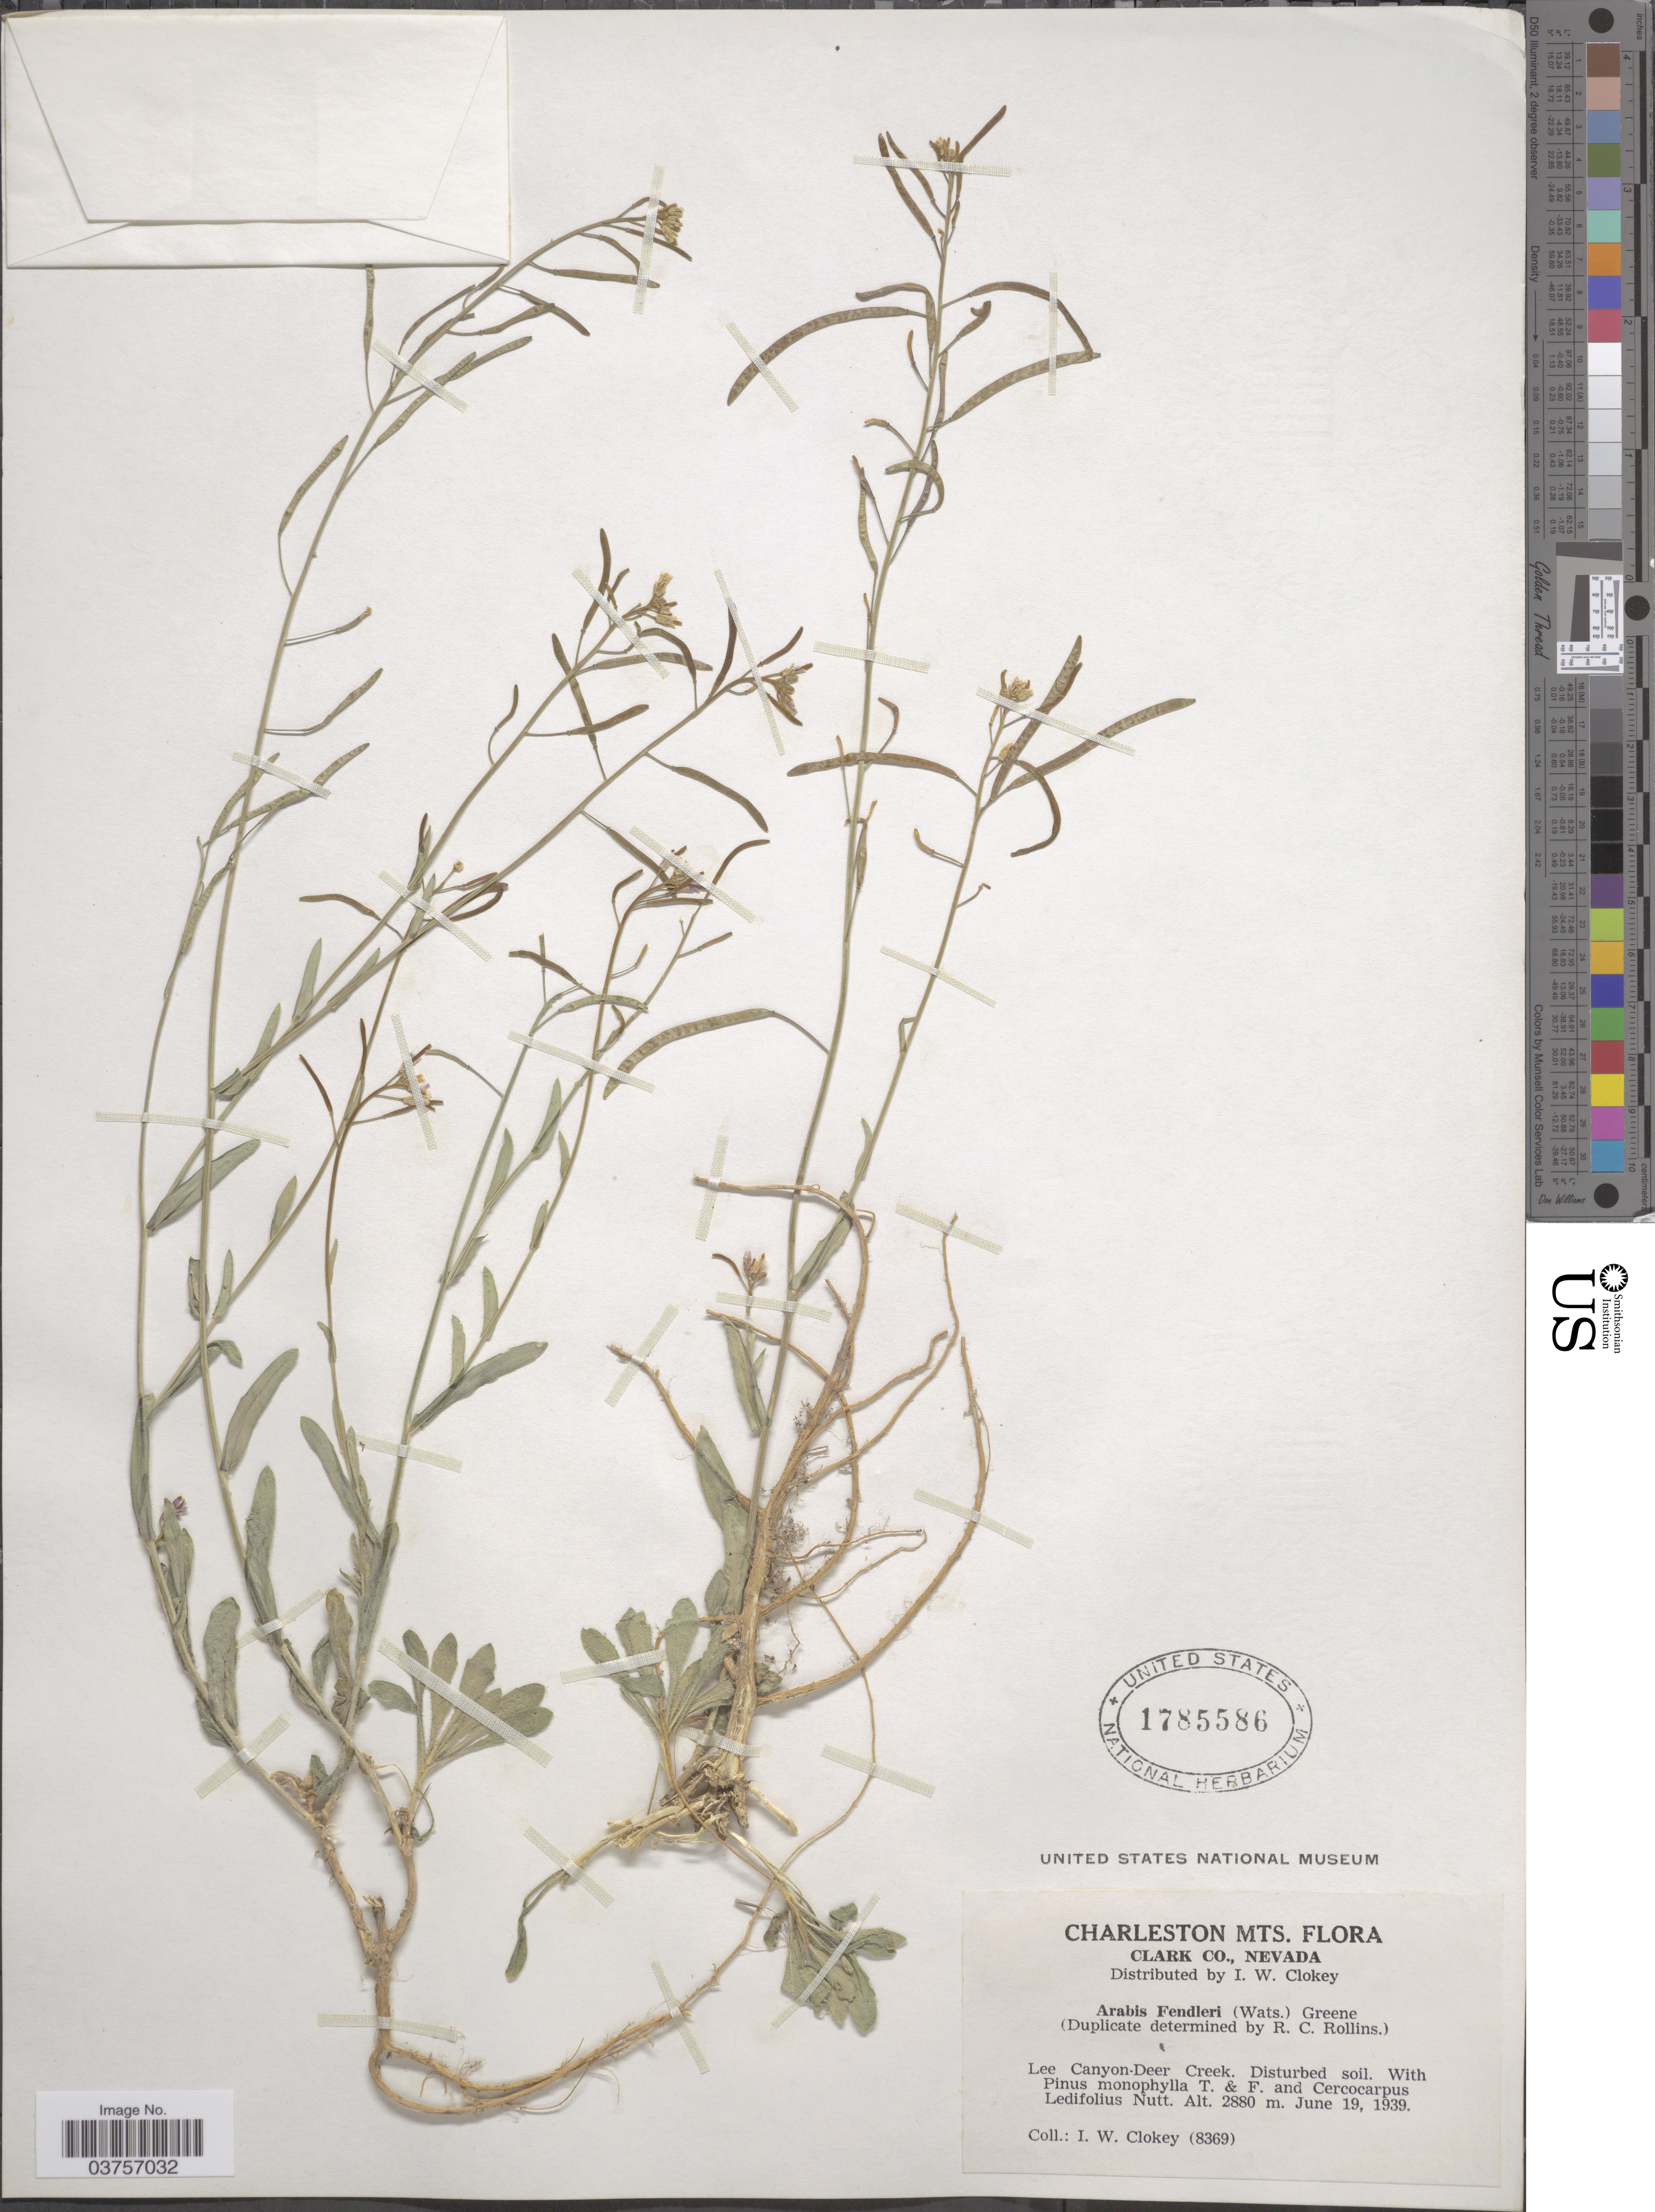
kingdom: Plantae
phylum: Tracheophyta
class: Magnoliopsida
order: Brassicales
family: Brassicaceae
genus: Arabis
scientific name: Arabis fendleri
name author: (S. Watson) Greene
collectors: I. W. Clokey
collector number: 8369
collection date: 1939-06-19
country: United States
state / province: Nevada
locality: Charleston Mts. Clark Co. Lee Canyon-Deer Creek.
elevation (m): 2880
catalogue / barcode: US 1785586